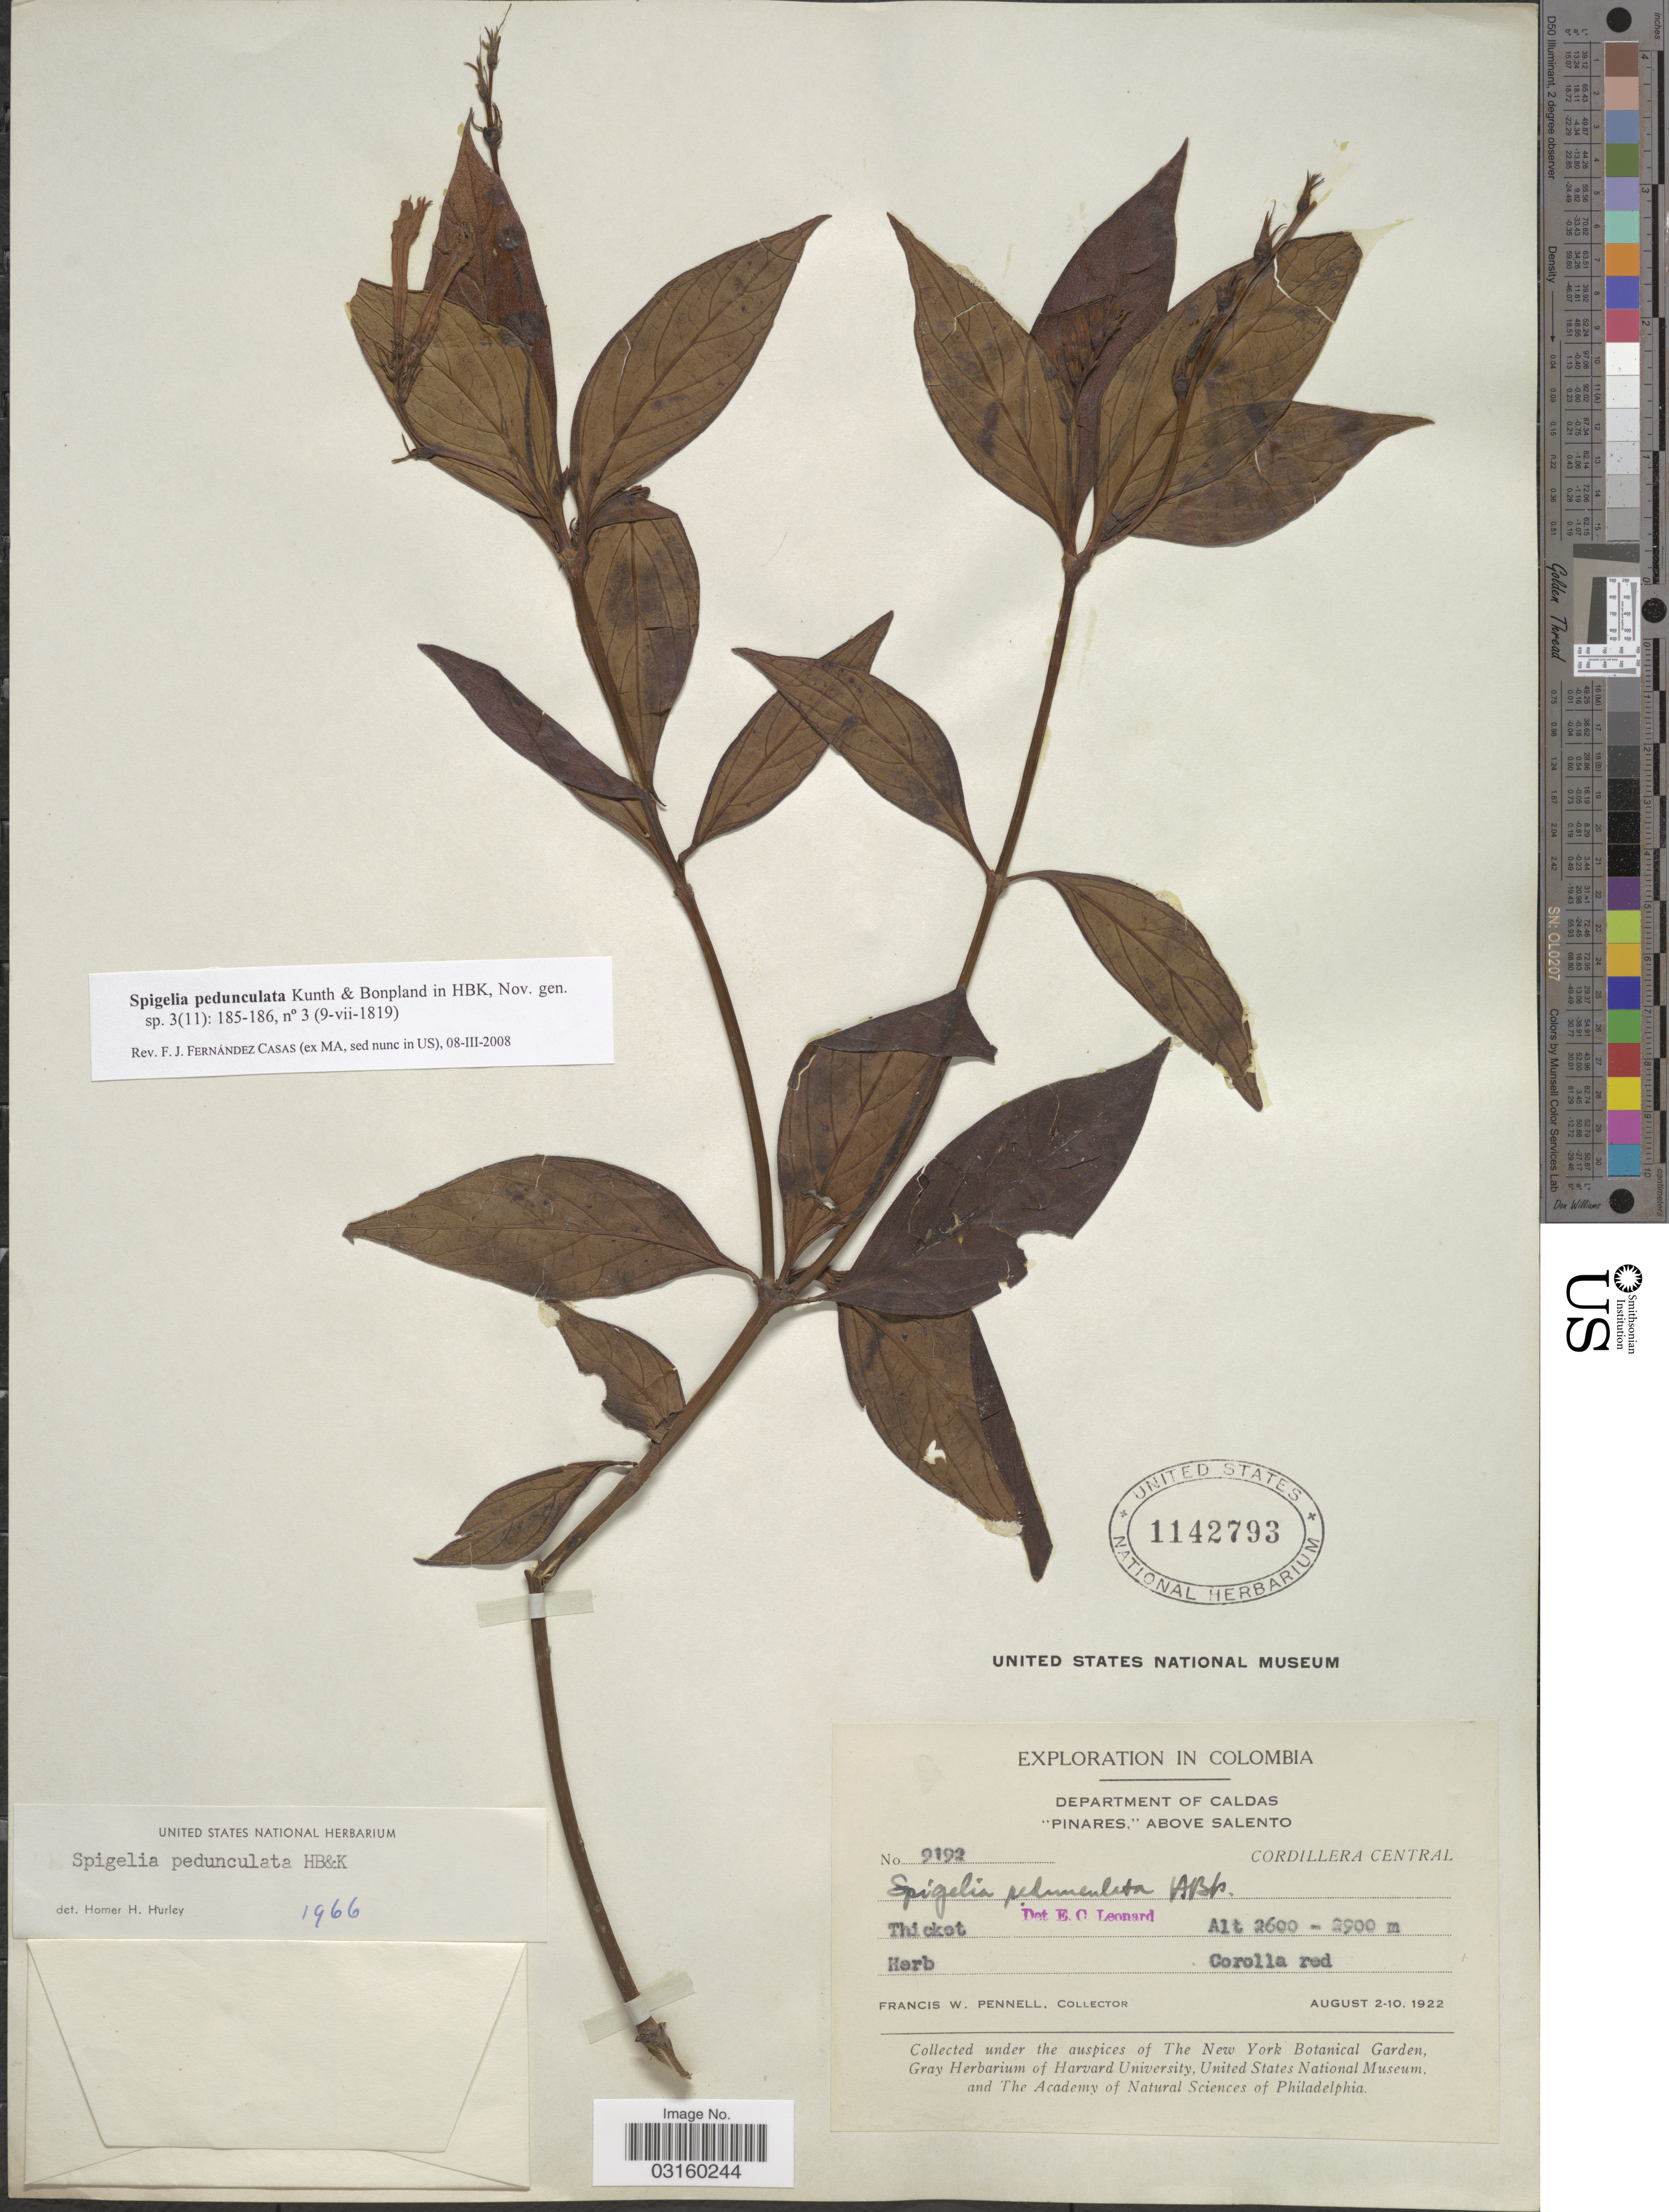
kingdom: Plantae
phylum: Tracheophyta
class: Magnoliopsida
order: Gentianales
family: Loganiaceae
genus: Spigelia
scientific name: Spigelia pedunculata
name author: Kunth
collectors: F. W. Pennell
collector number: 9192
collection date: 1922-08-02/1922-08-10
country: Colombia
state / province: Caldas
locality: Department of Caldas, "Pinares" Above Salento, Cordillera Central.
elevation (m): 2600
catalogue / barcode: US 1142793